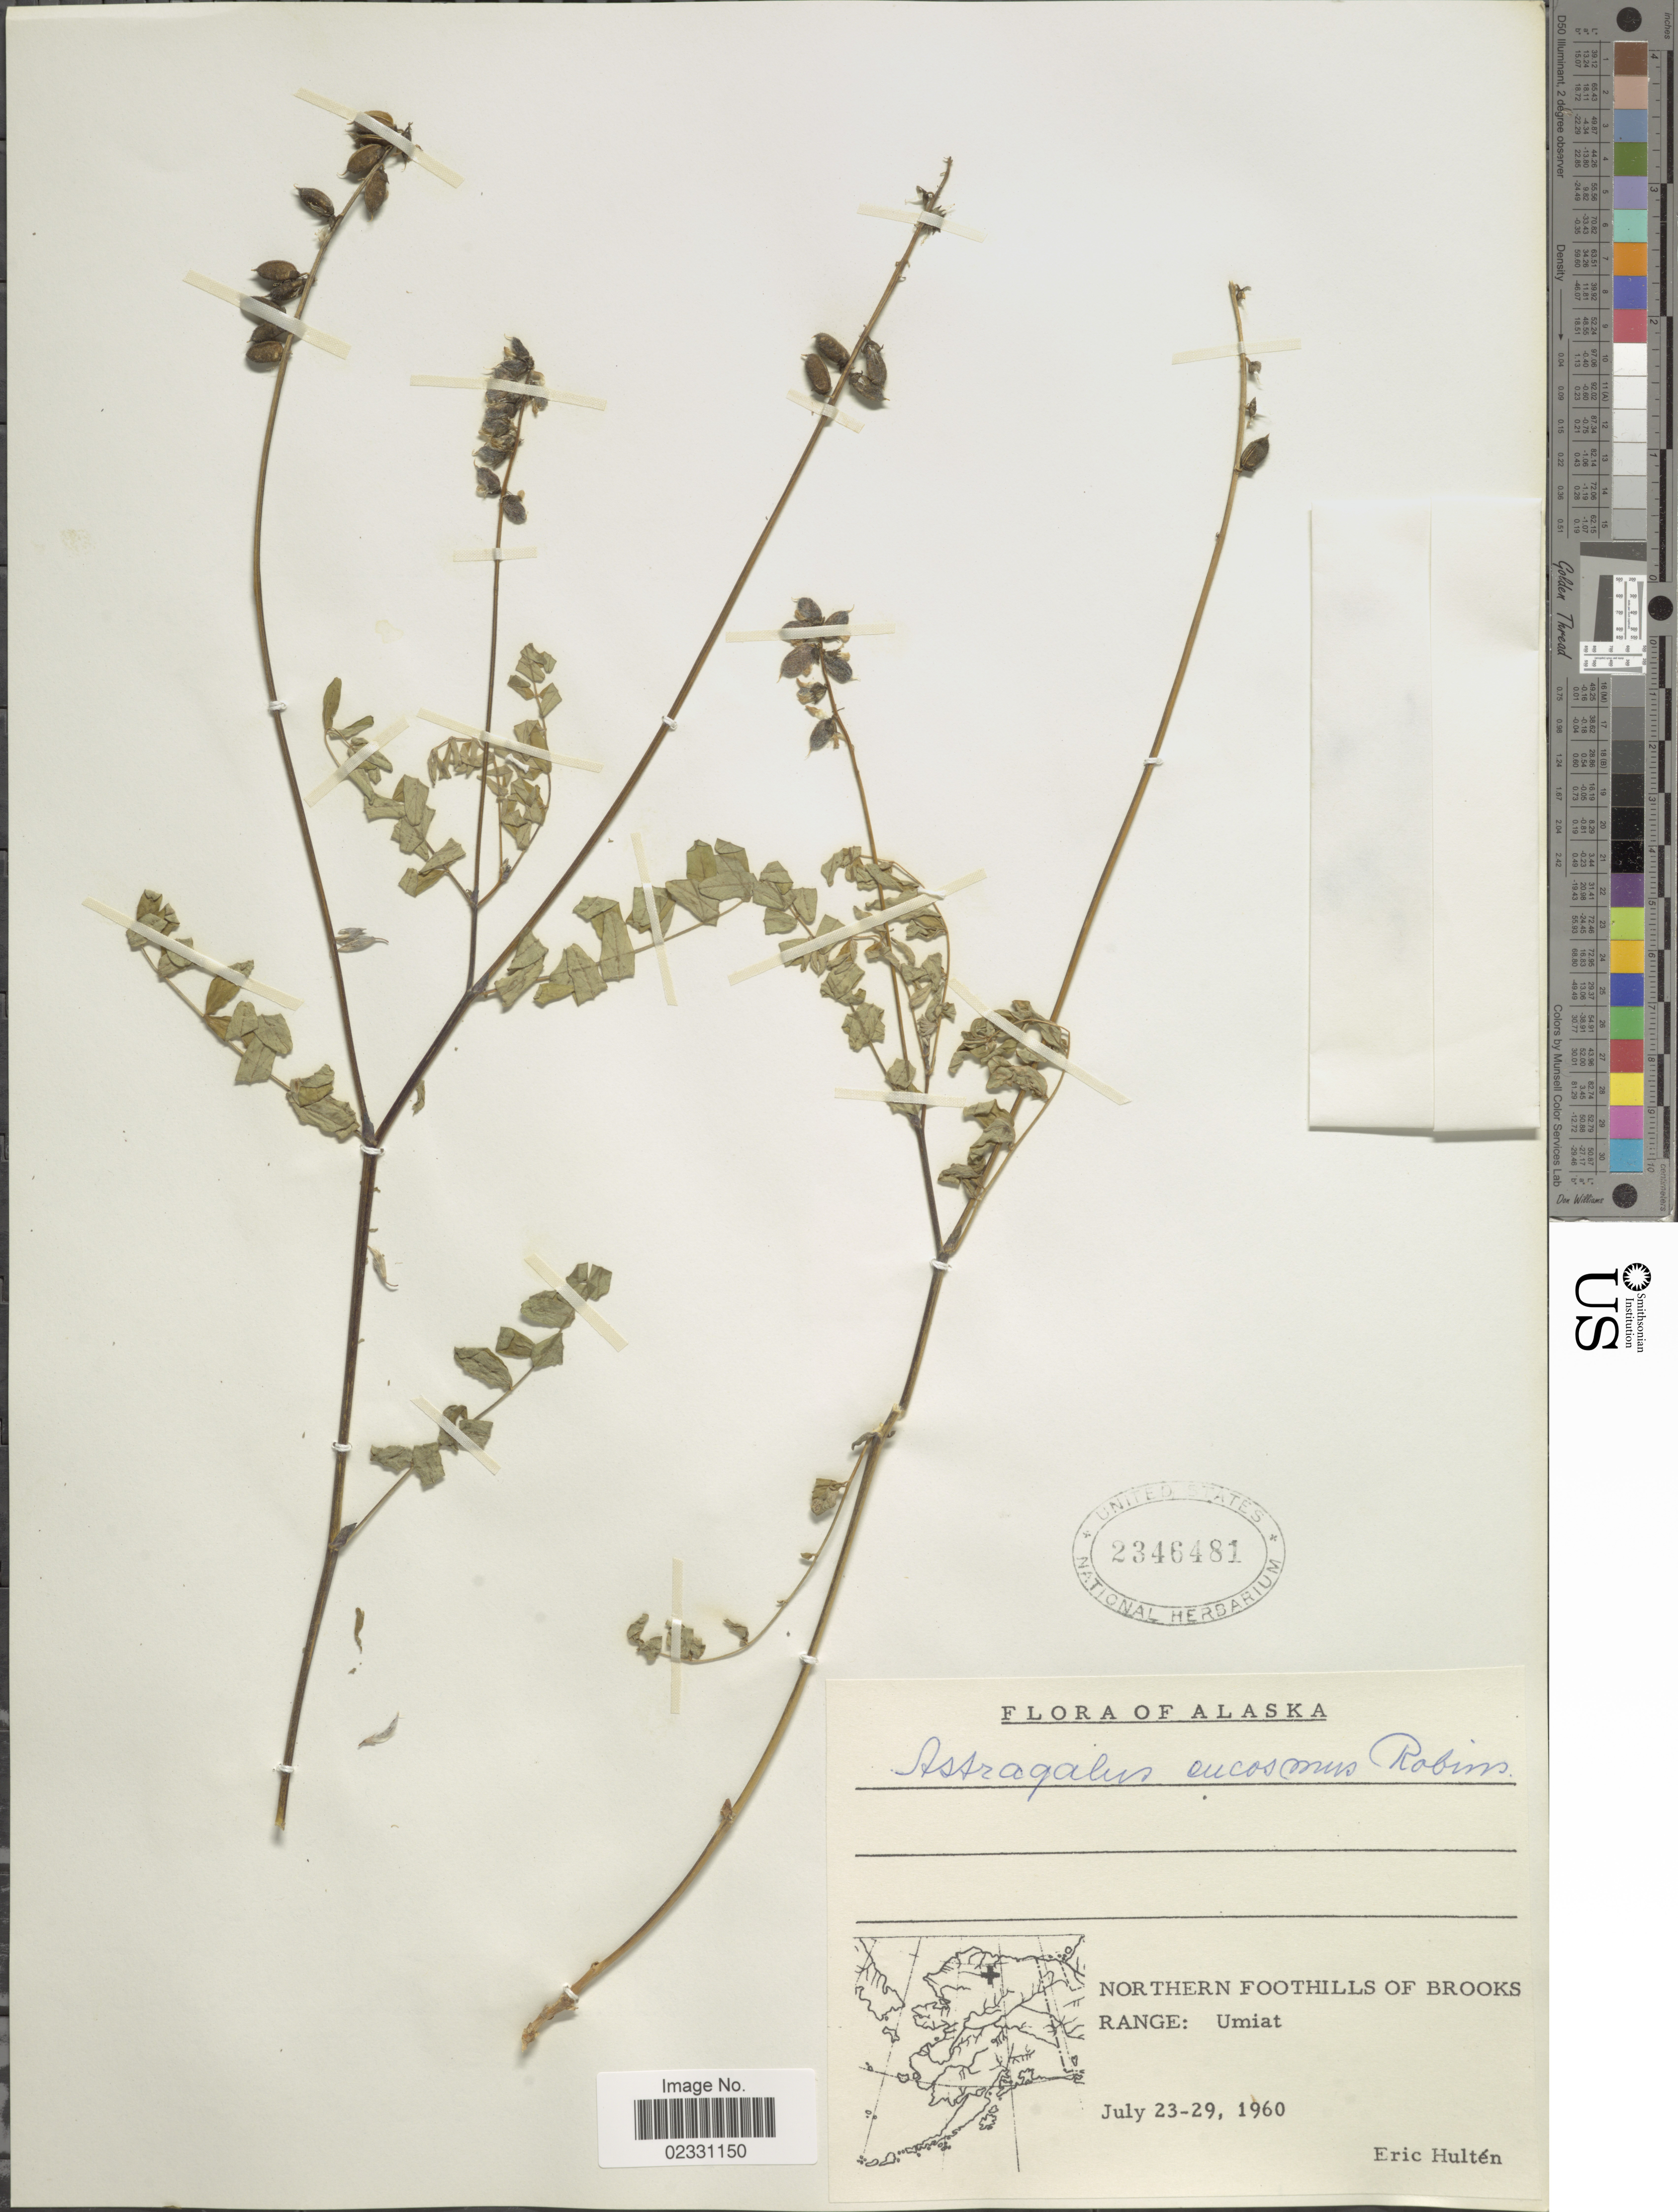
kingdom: Plantae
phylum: Tracheophyta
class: Magnoliopsida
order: Fabales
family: Fabaceae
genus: Astragalus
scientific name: Astragalus eucosmus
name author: B.L. Rob.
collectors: E. G. Hultén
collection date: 1960-07-23/1960-07-29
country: United States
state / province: Alaska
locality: Northern Foothills of Brooks Range: Umiat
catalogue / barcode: US 2346481